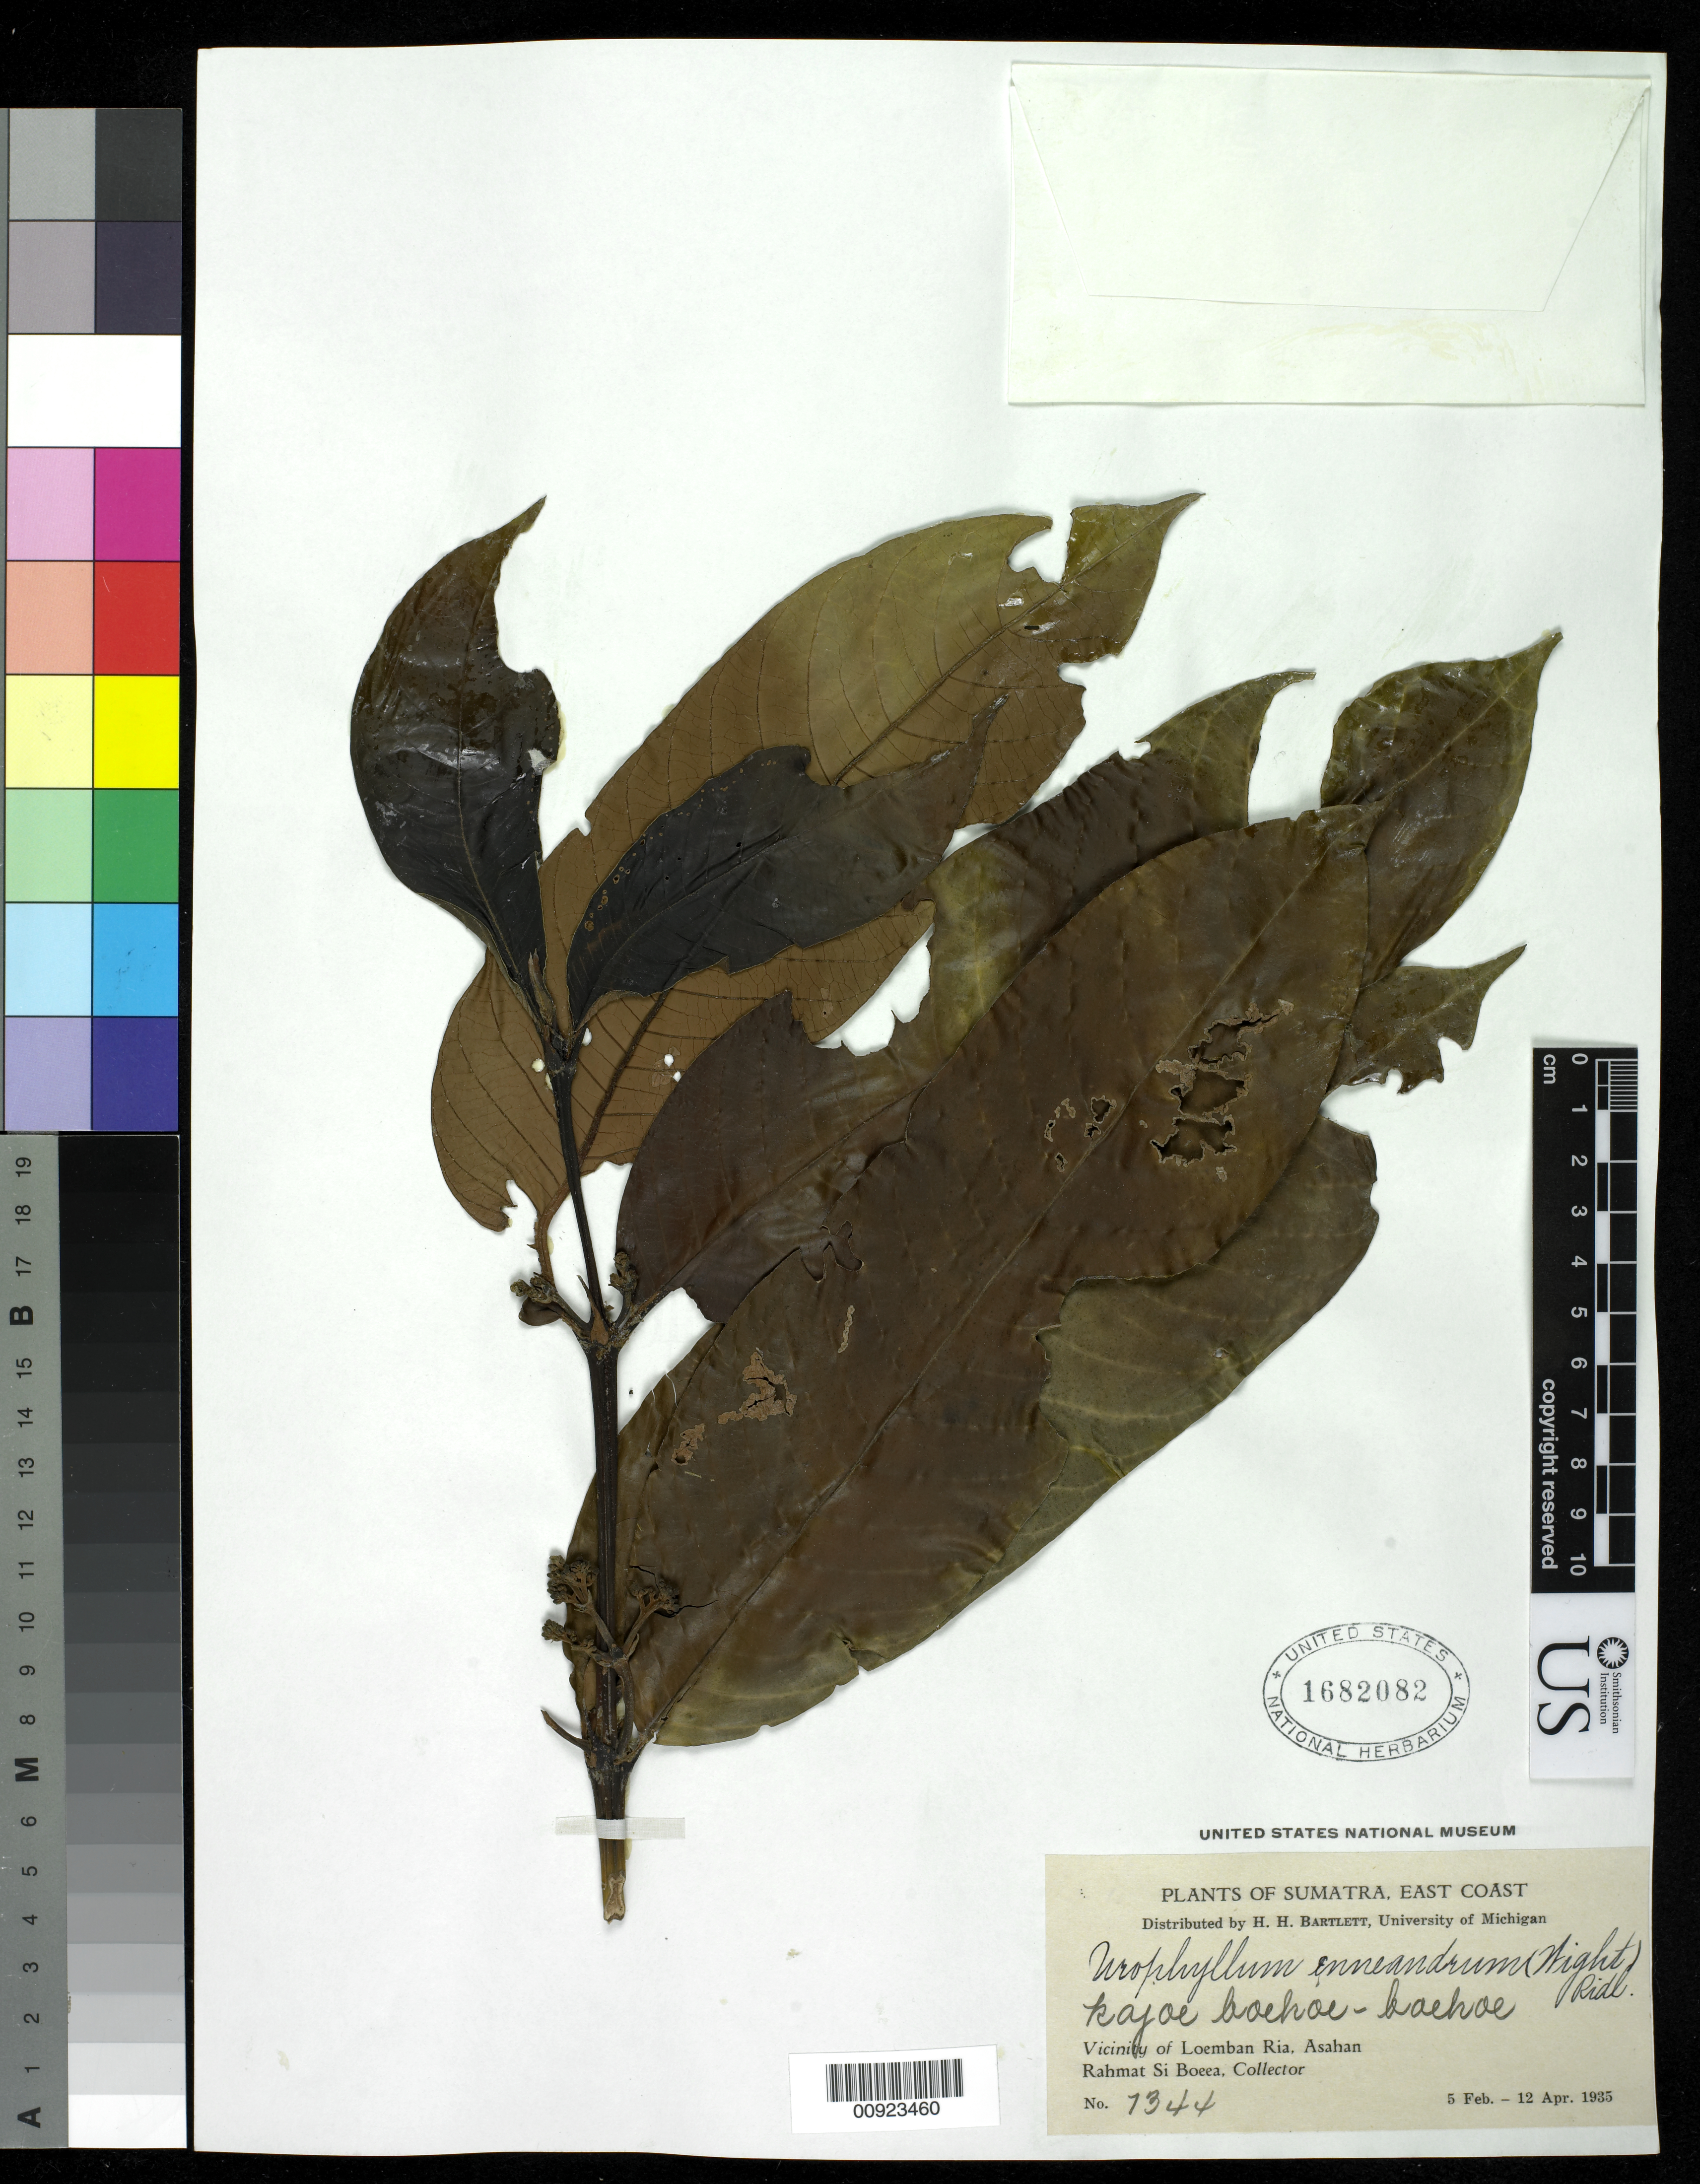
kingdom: Plantae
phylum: Tracheophyta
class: Magnoliopsida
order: Gentianales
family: Rubiaceae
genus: Urophyllum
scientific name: Urophyllum enneandrum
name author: (Wight) Ridl.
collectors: Rahmat Si Boeea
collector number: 7344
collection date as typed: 05 Feb 1935 to 12 Apr 1935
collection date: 1935-02-05/1935-04-12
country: Indonesia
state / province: Sumatra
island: Sumatra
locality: Vicinity of Loemban Ria, Asahan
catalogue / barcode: US 1682082